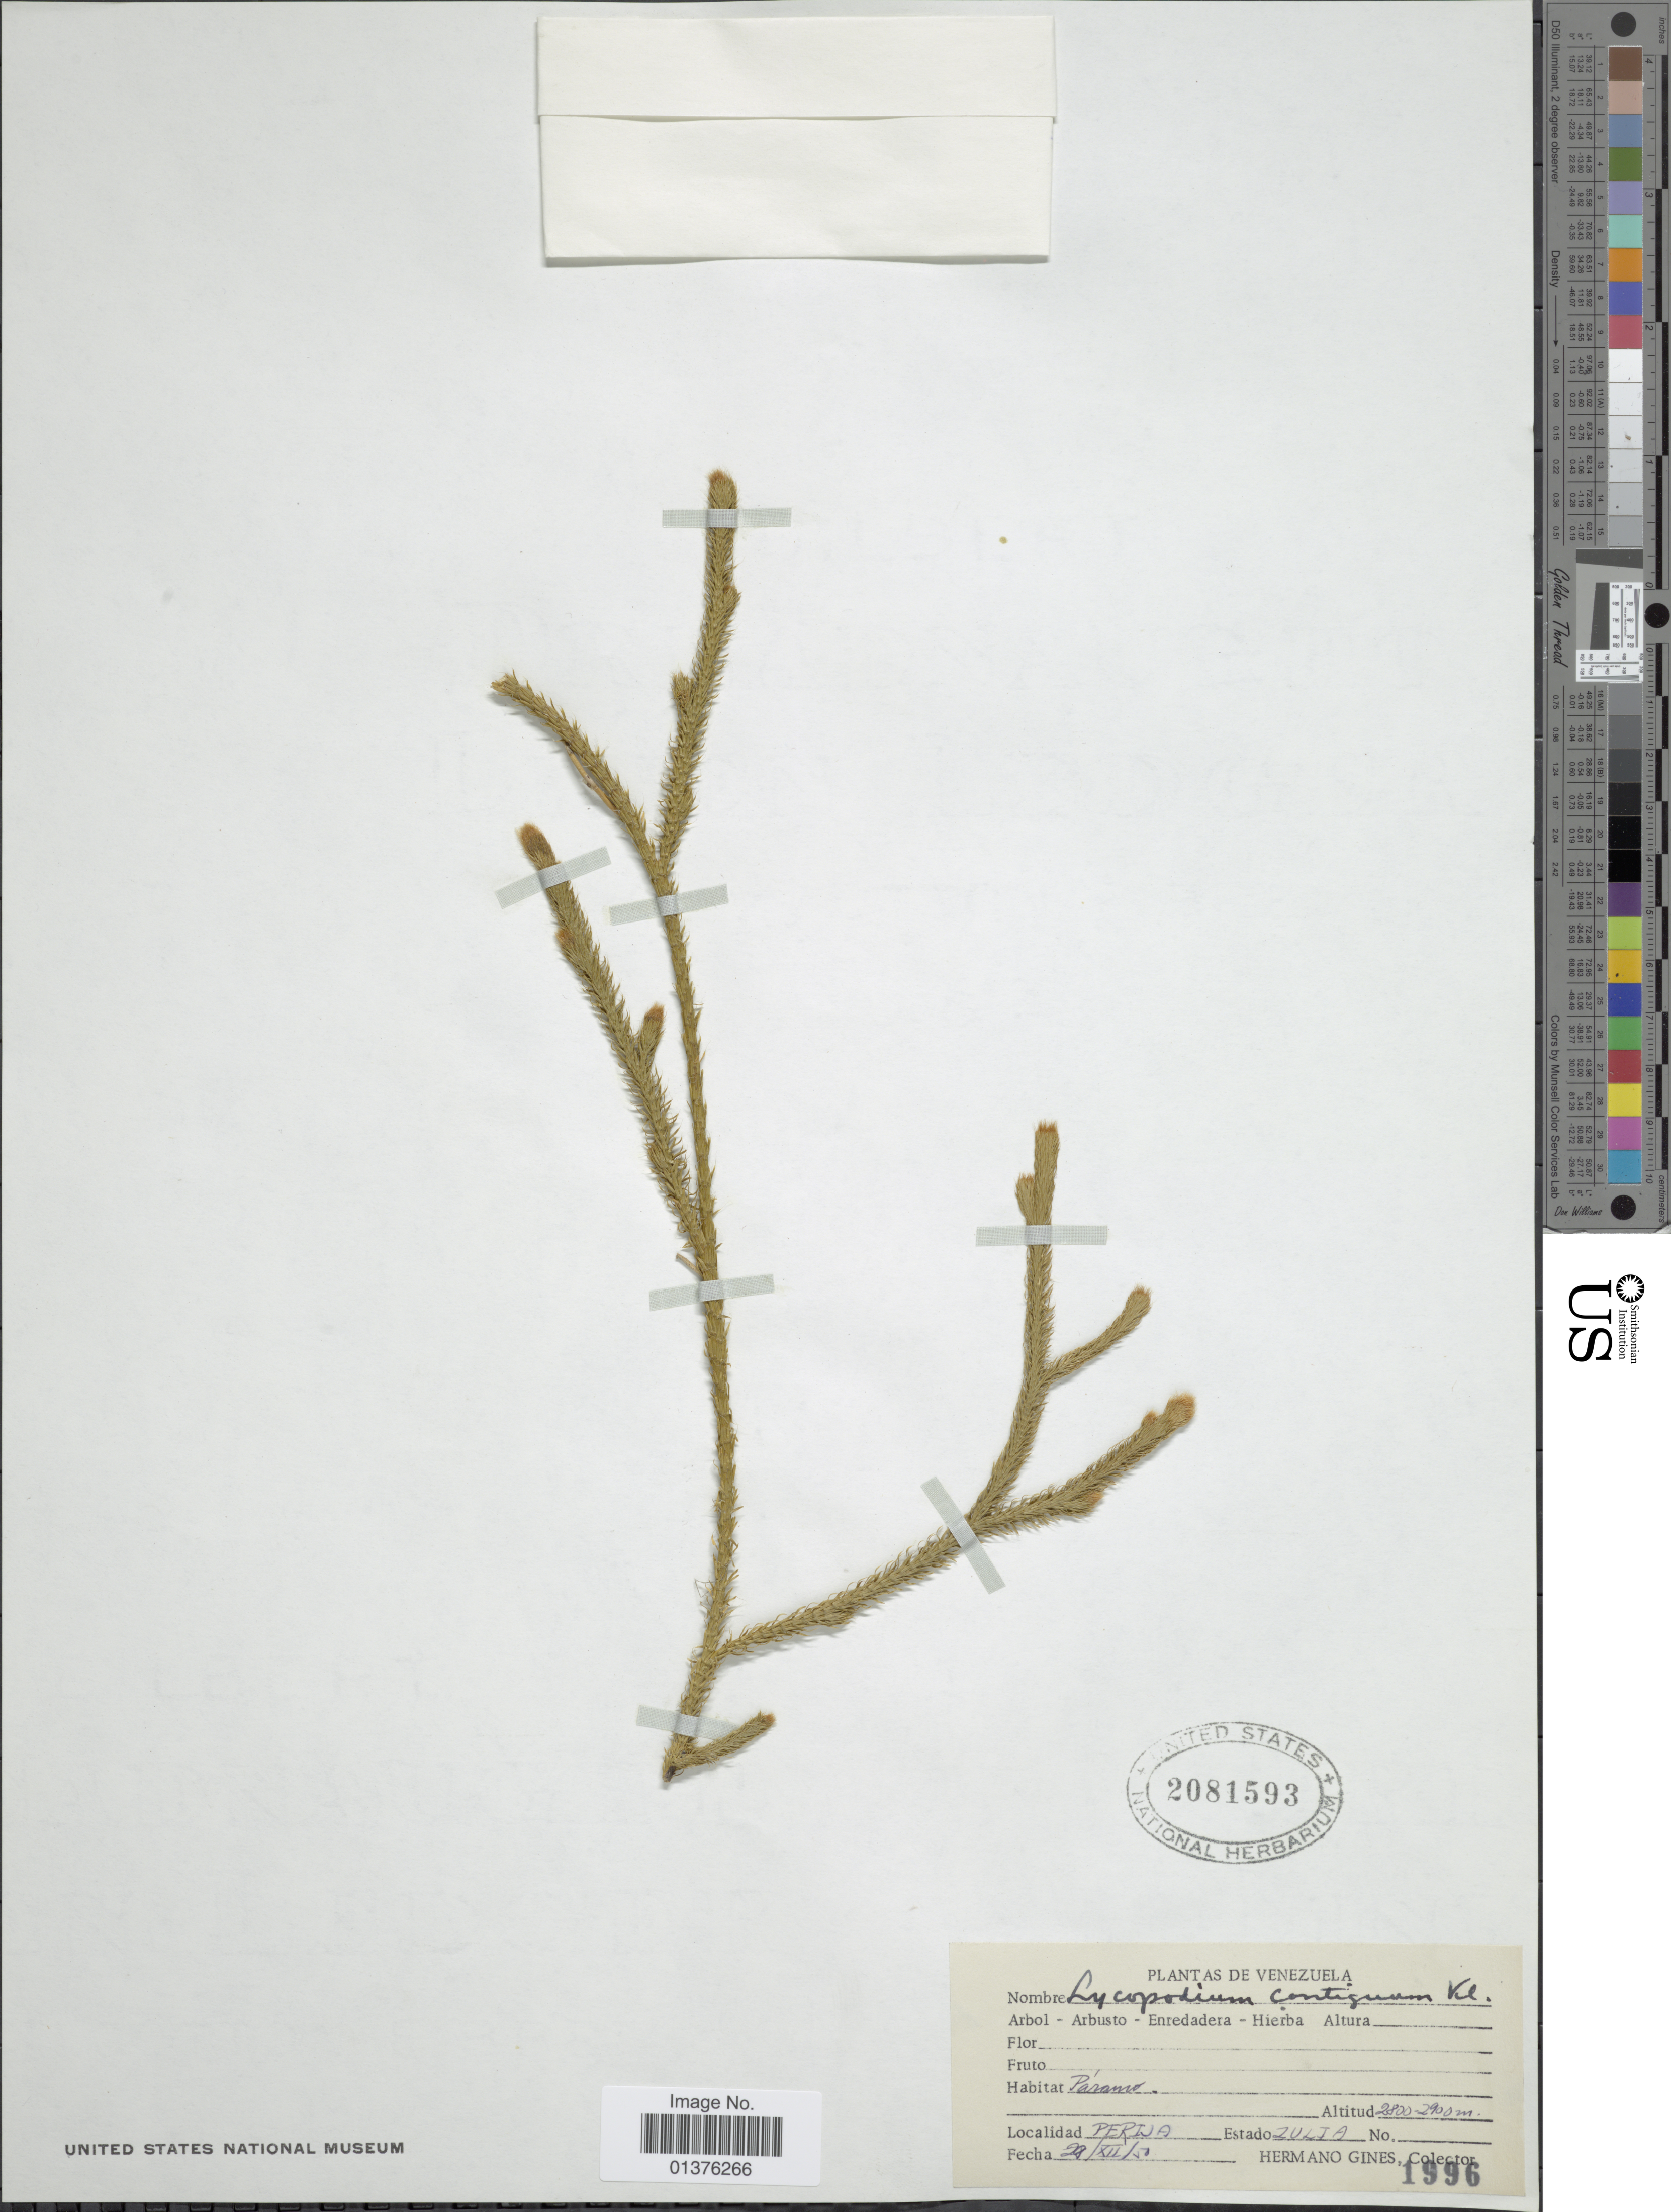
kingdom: Plantae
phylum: Tracheophyta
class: Lycopodiopsida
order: Lycopodiales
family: Lycopodiaceae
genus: Lycopodium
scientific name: Lycopodium clavatum subsp. contiguum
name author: (Klotzsch) B. Øllg.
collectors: Bro. Gines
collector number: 1996?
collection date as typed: Transcribed d/m/y: 28/12/50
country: Venezuela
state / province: Zulia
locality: Perija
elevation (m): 2800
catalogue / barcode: US 2081593